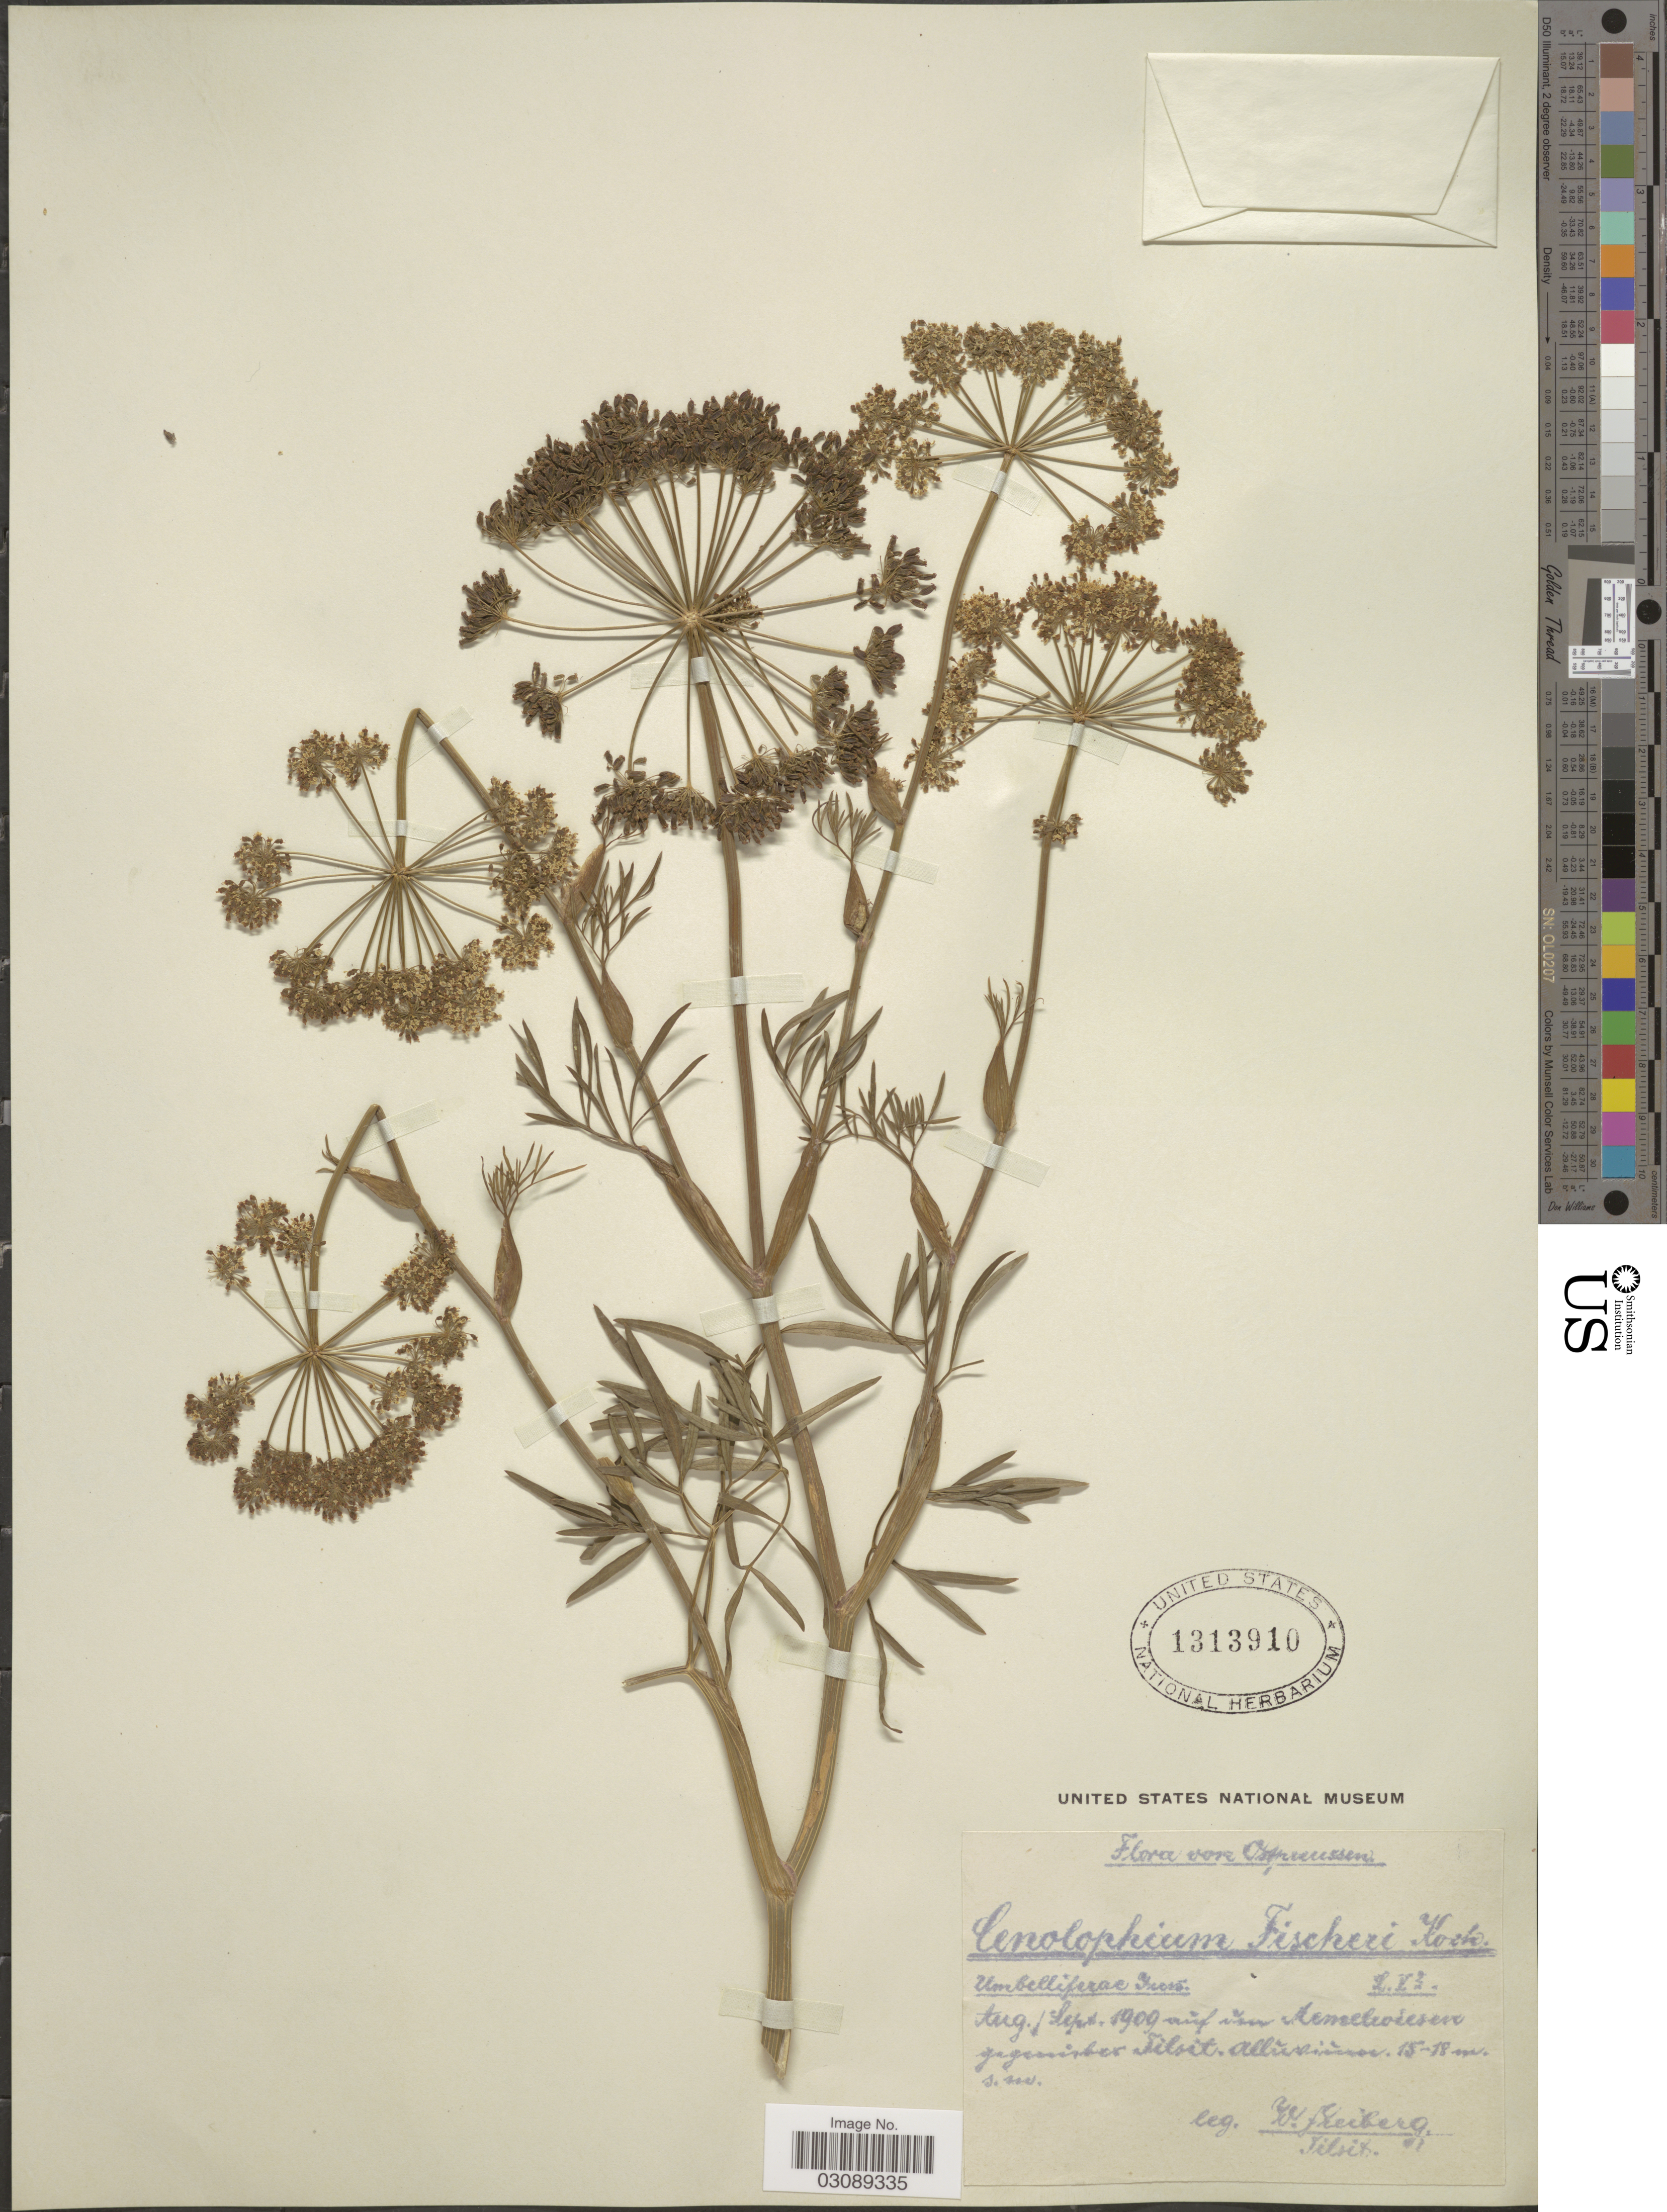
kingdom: Plantae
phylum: Tracheophyta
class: Magnoliopsida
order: Apiales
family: Apiaceae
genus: Cenolophium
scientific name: Cenolophium fischeri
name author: (Spreng.) W.D.J. Koch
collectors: W. Freiberg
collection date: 1909-08/1909-09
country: Russian Federation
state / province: Kaliningrad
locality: Ostpreussen. wif van Memelwiesen gegenüber Tilsit.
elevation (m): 15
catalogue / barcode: US 1313910